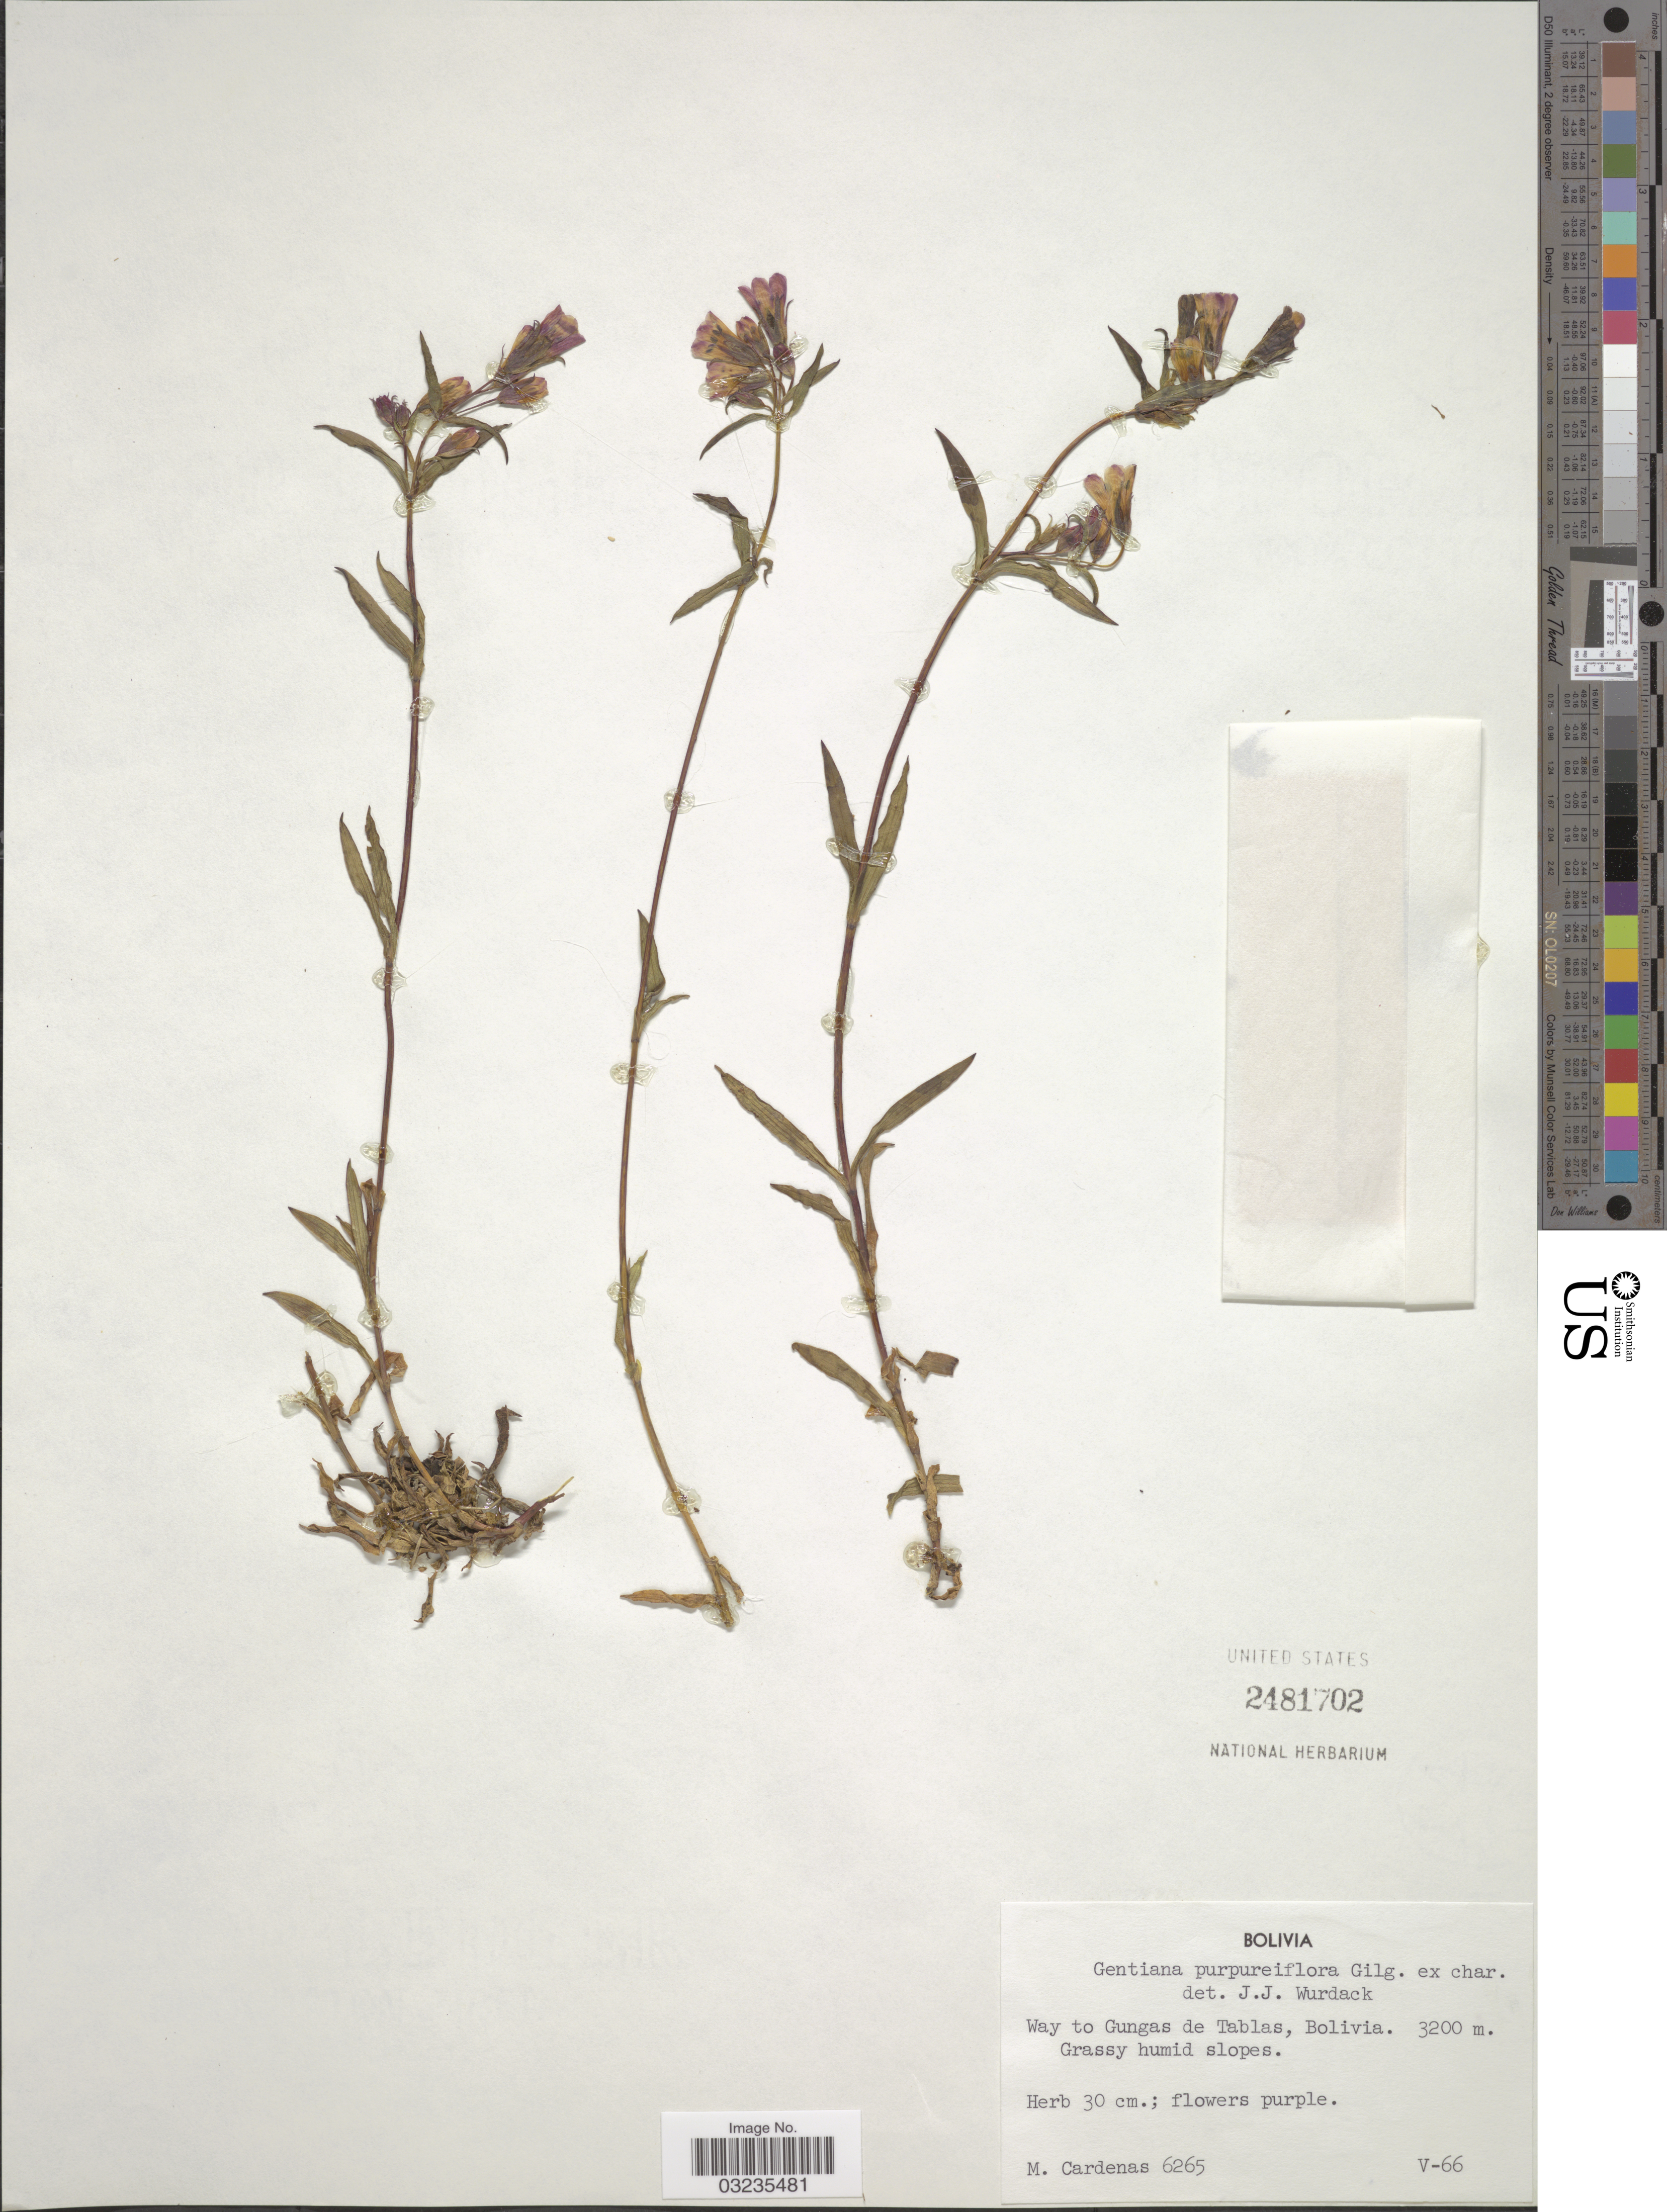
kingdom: Plantae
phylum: Tracheophyta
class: Magnoliopsida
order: Gentianales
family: Gentianaceae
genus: Gentiana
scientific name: Gentiana purpureiflora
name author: Gilg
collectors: M. Cárdenas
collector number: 6265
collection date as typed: Transcribed d/m/y: /5/66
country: Bolivia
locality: Way to Gungas de Tablas.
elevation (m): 3200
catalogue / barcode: US 2481702